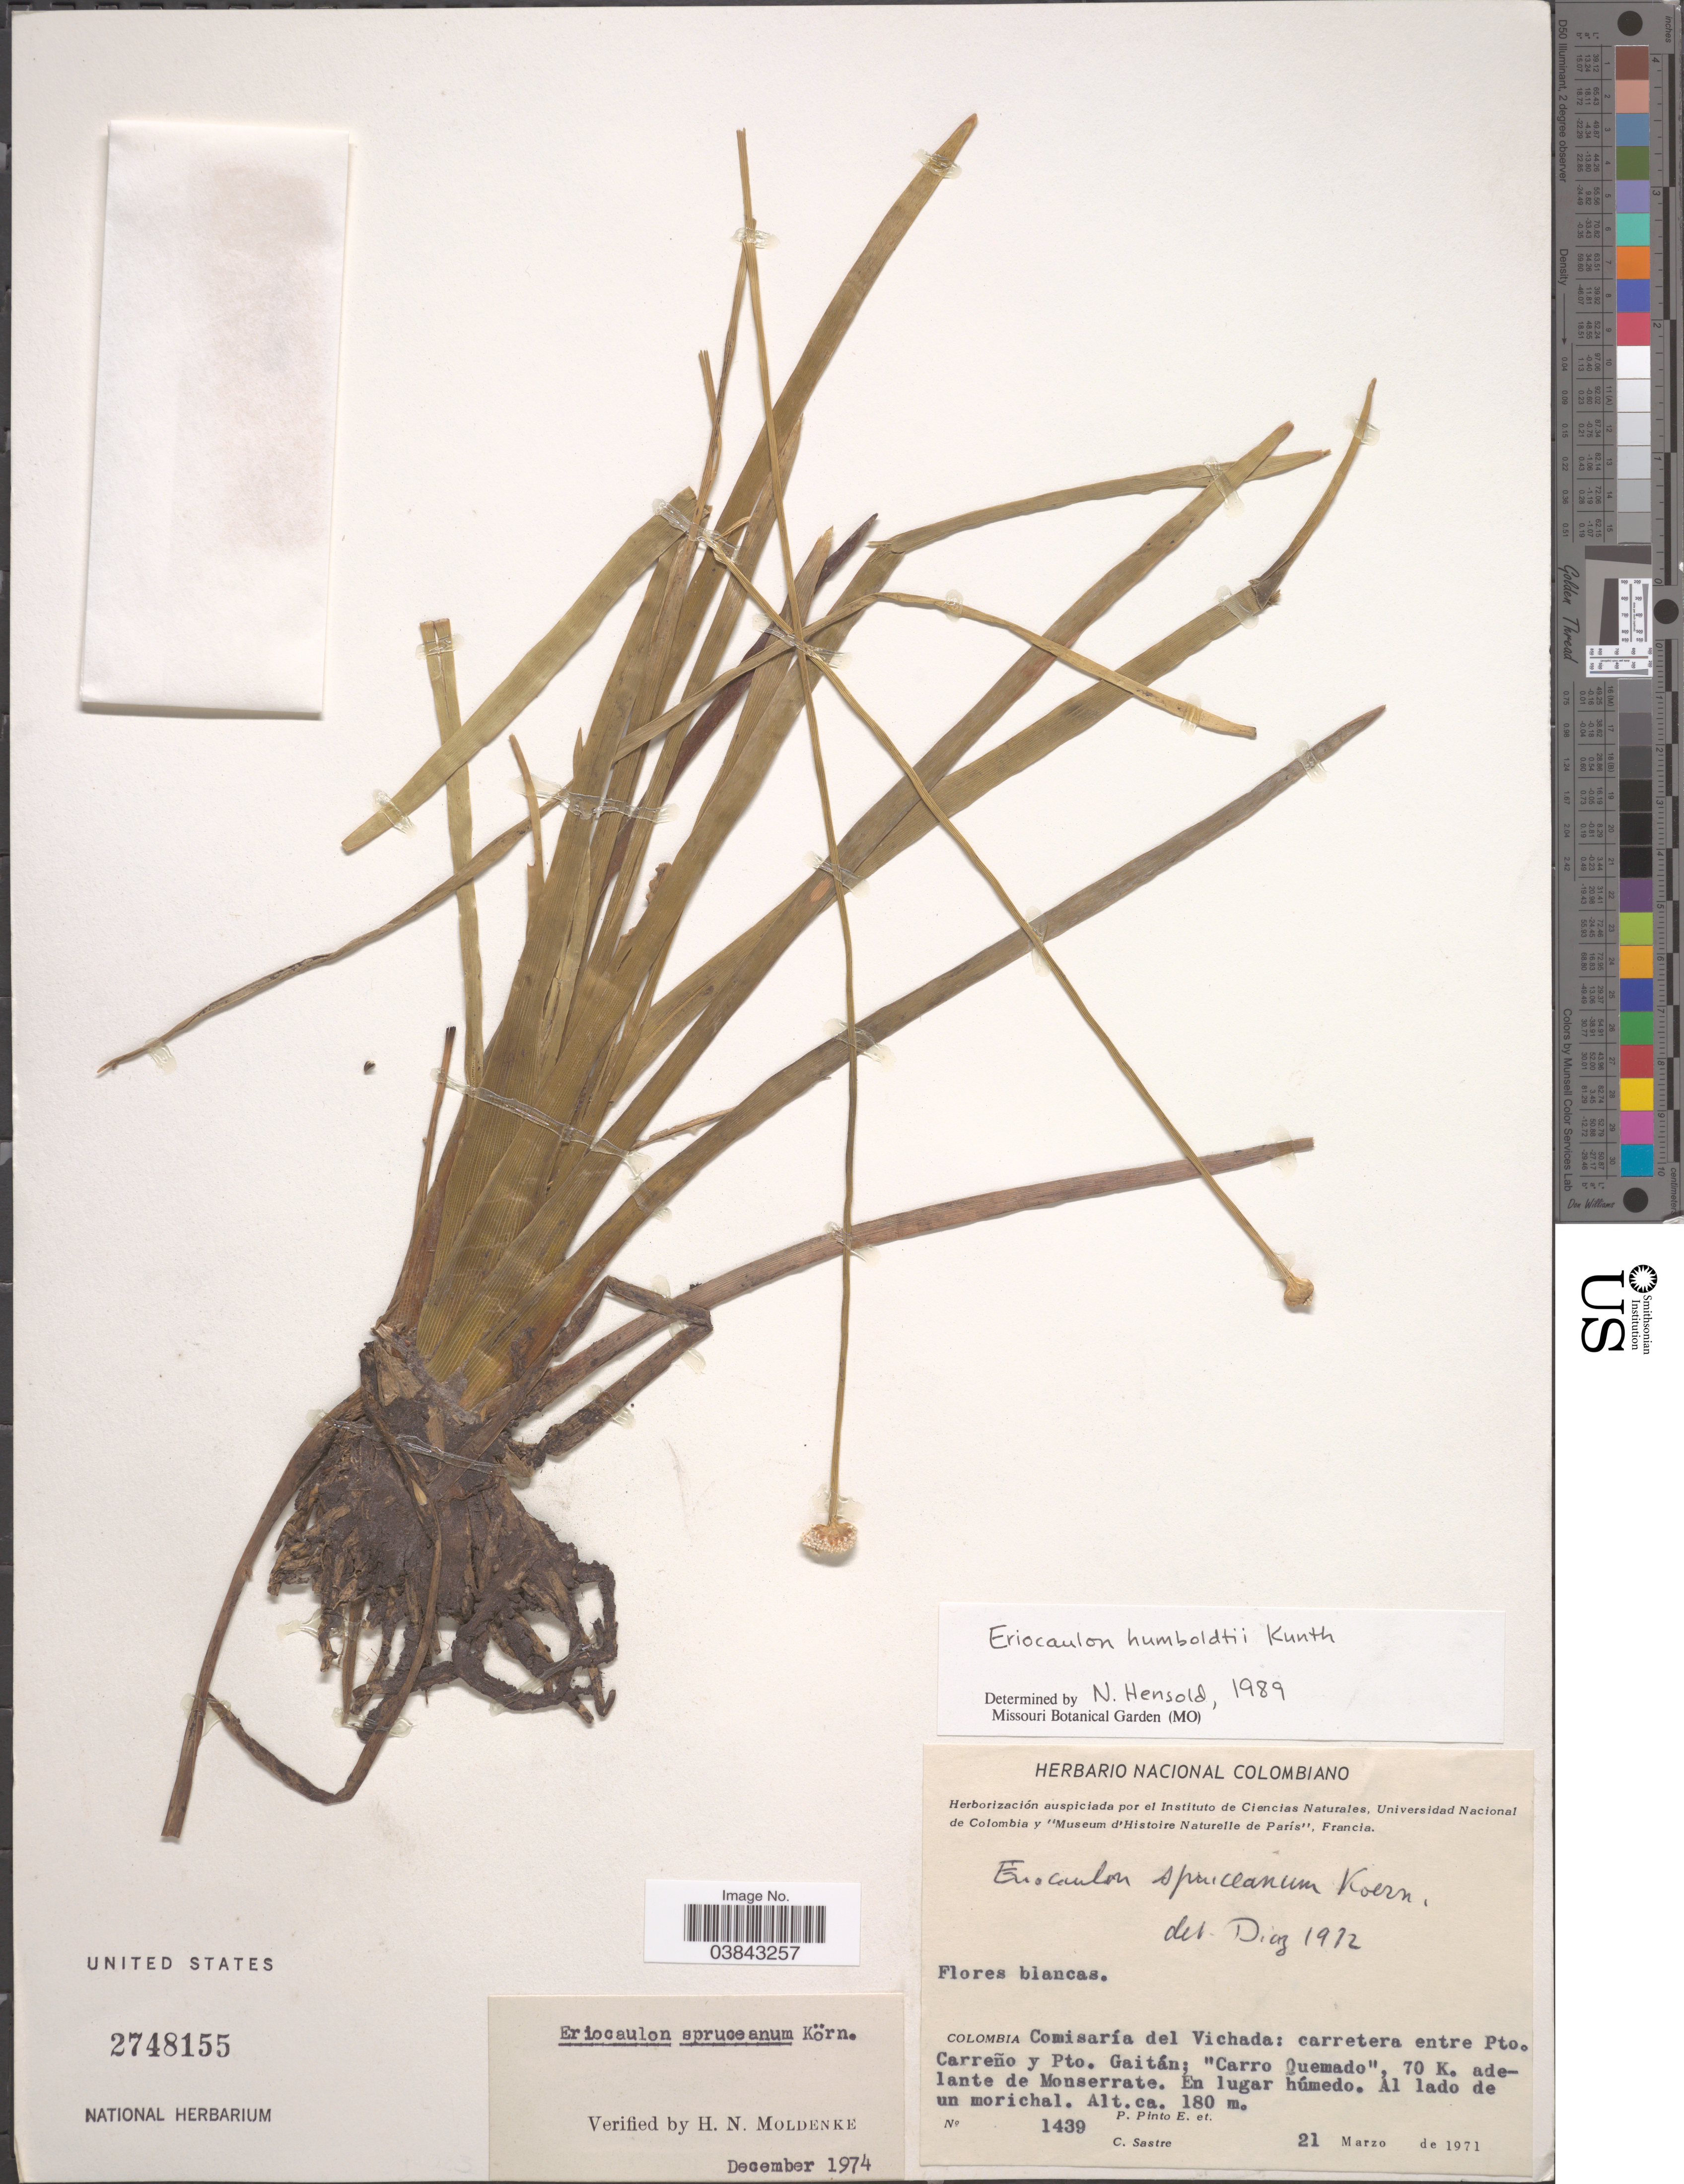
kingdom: Plantae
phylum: Tracheophyta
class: Liliopsida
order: Poales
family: Eriocaulaceae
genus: Eriocaulon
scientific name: Eriocaulon humboldtii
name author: Kunth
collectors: P. Pinto E. & C. Sastre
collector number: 1439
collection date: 1971-03-21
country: Colombia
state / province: Vichada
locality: Comisaría del Vichada: carretera entre Pto. Carreño y Pto. Gaitán; "Carro Quemado", 70 K. adelante de Monserrate.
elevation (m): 180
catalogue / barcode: US 2748155